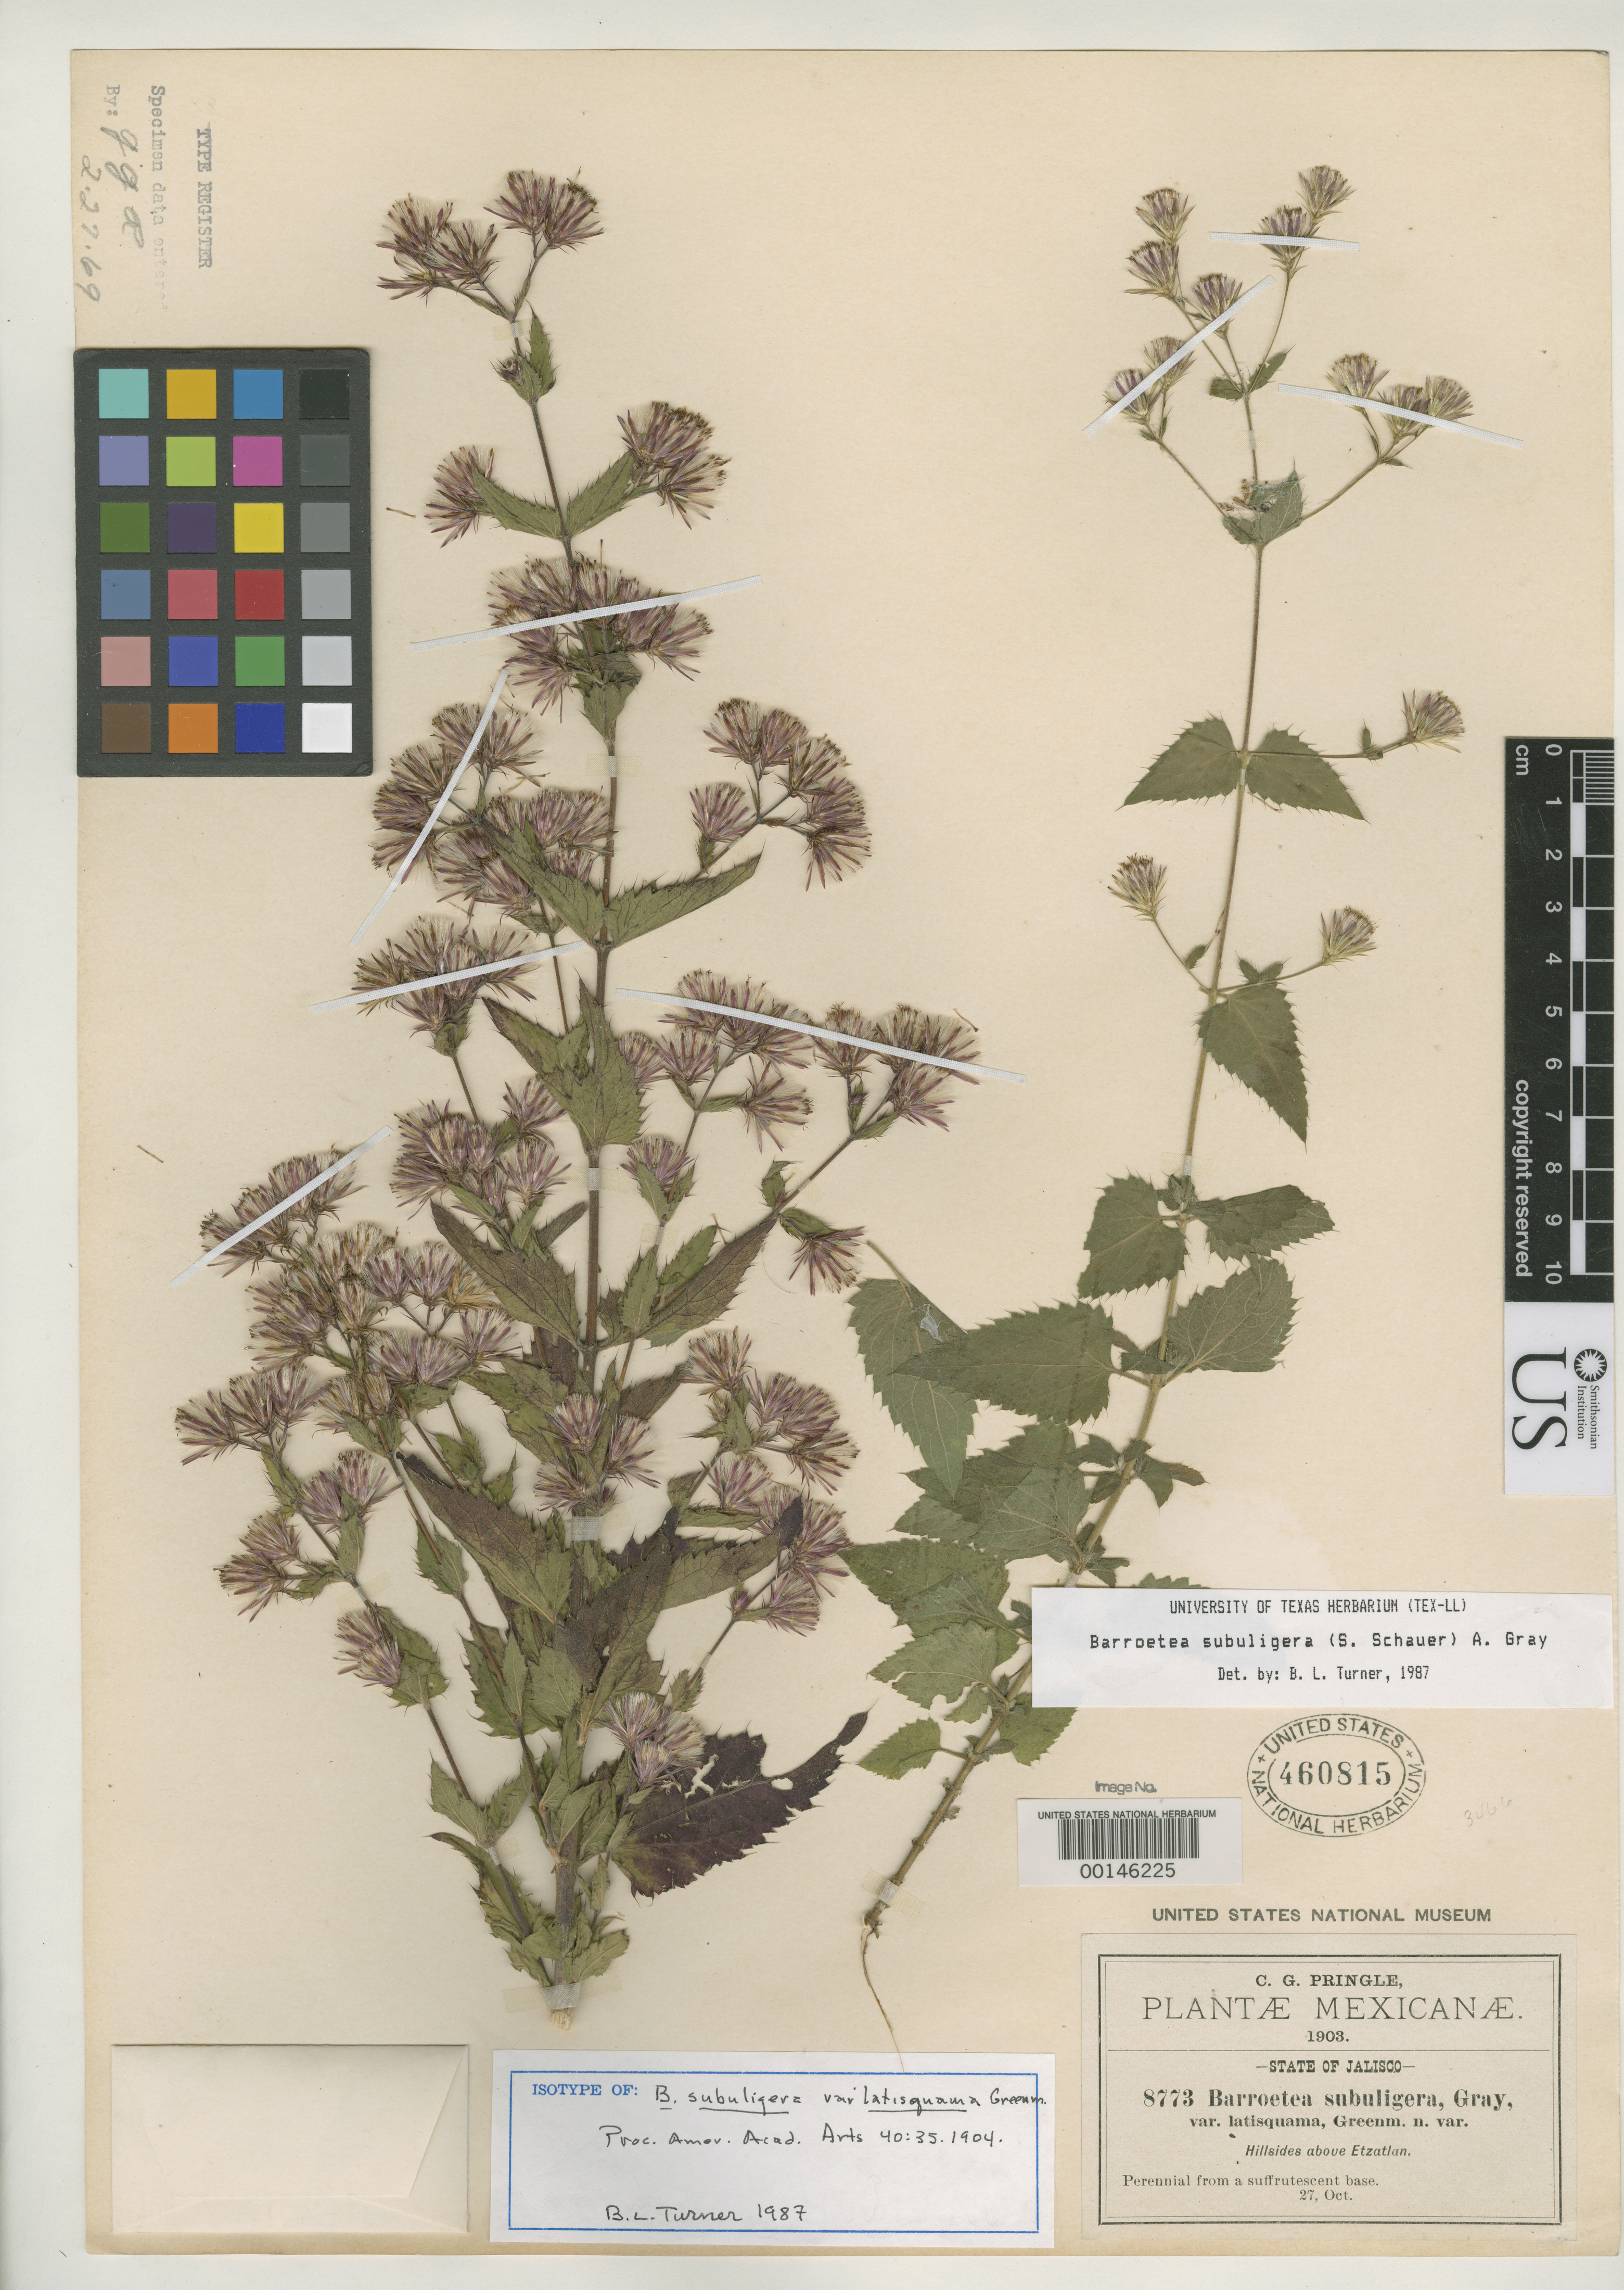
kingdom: Plantae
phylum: Tracheophyta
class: Magnoliopsida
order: Asterales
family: Asteraceae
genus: Barroetea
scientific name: Barroetea subuligera var. latisquama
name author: Greenm.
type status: Isotype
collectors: C. G. Pringle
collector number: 8773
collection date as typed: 27 Oct 1903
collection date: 1903-10-27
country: Mexico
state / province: Jalisco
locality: Near Etzatlan.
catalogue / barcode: US 460815